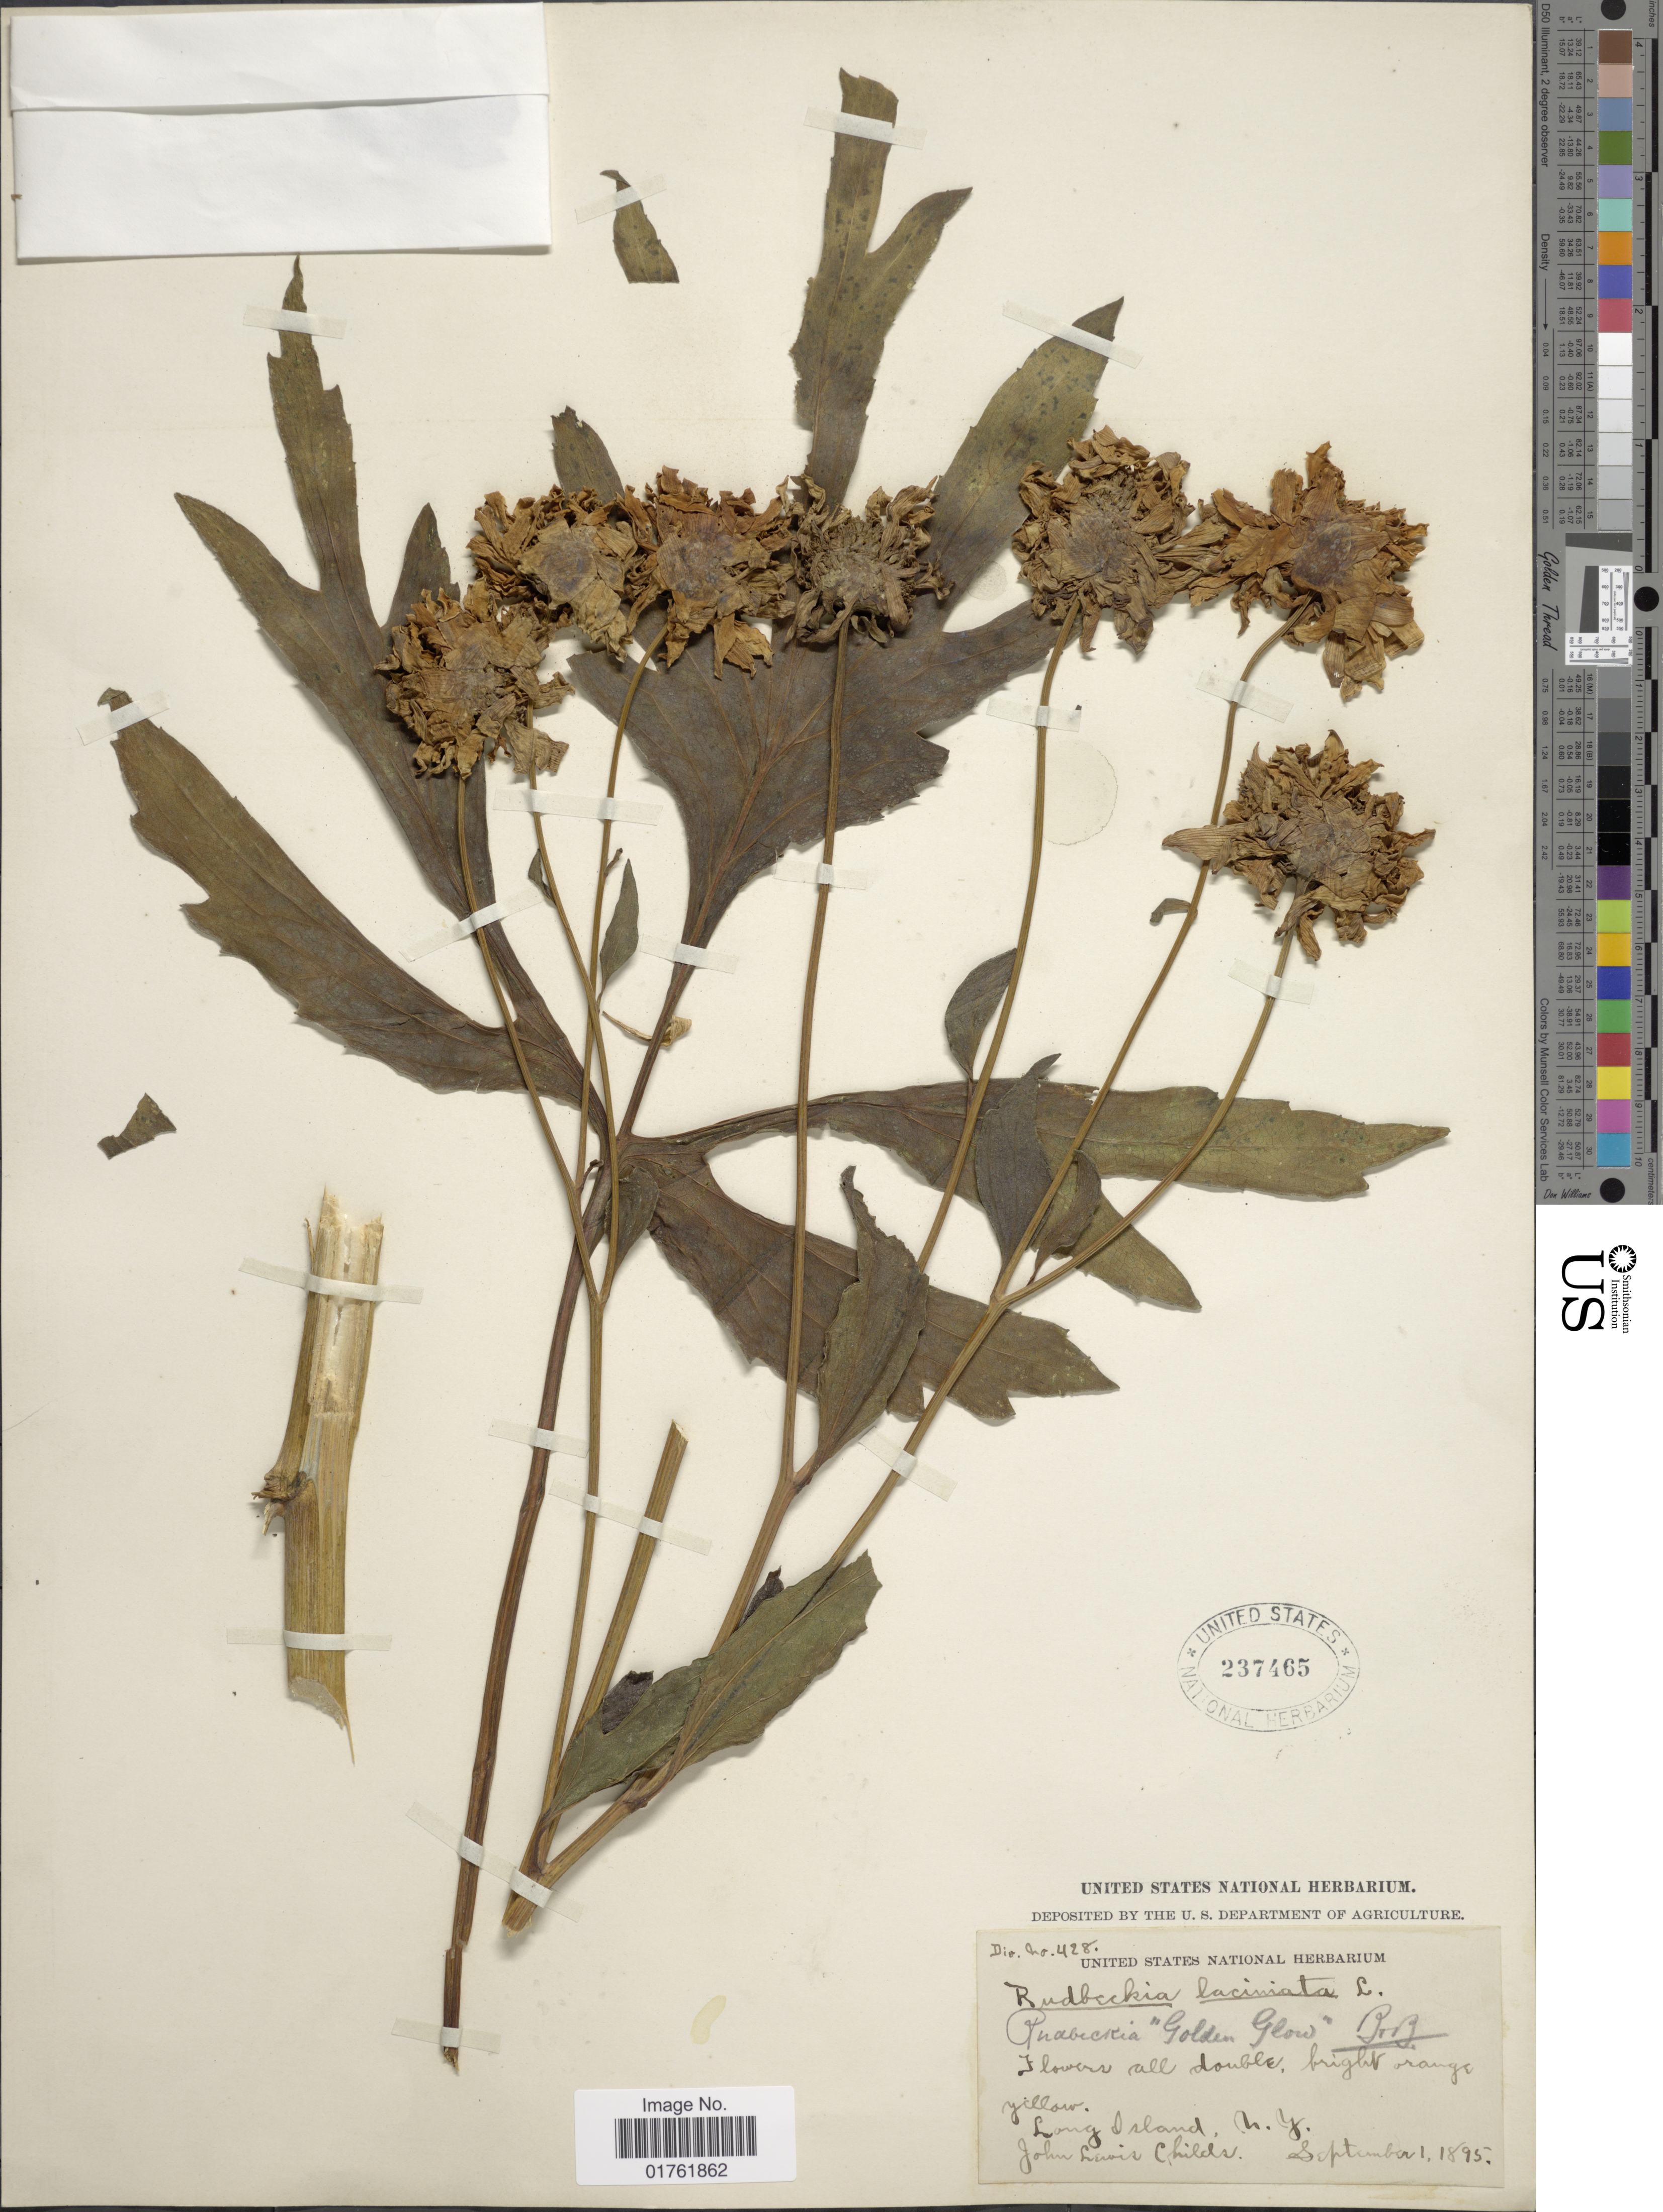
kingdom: Plantae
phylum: Tracheophyta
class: Magnoliopsida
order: Asterales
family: Asteraceae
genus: Rudbeckia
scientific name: Rudbeckia laciniata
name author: L.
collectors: J. Childs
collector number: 428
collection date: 1895-09-01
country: United States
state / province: New York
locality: Long Island, N.Y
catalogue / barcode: US 237465